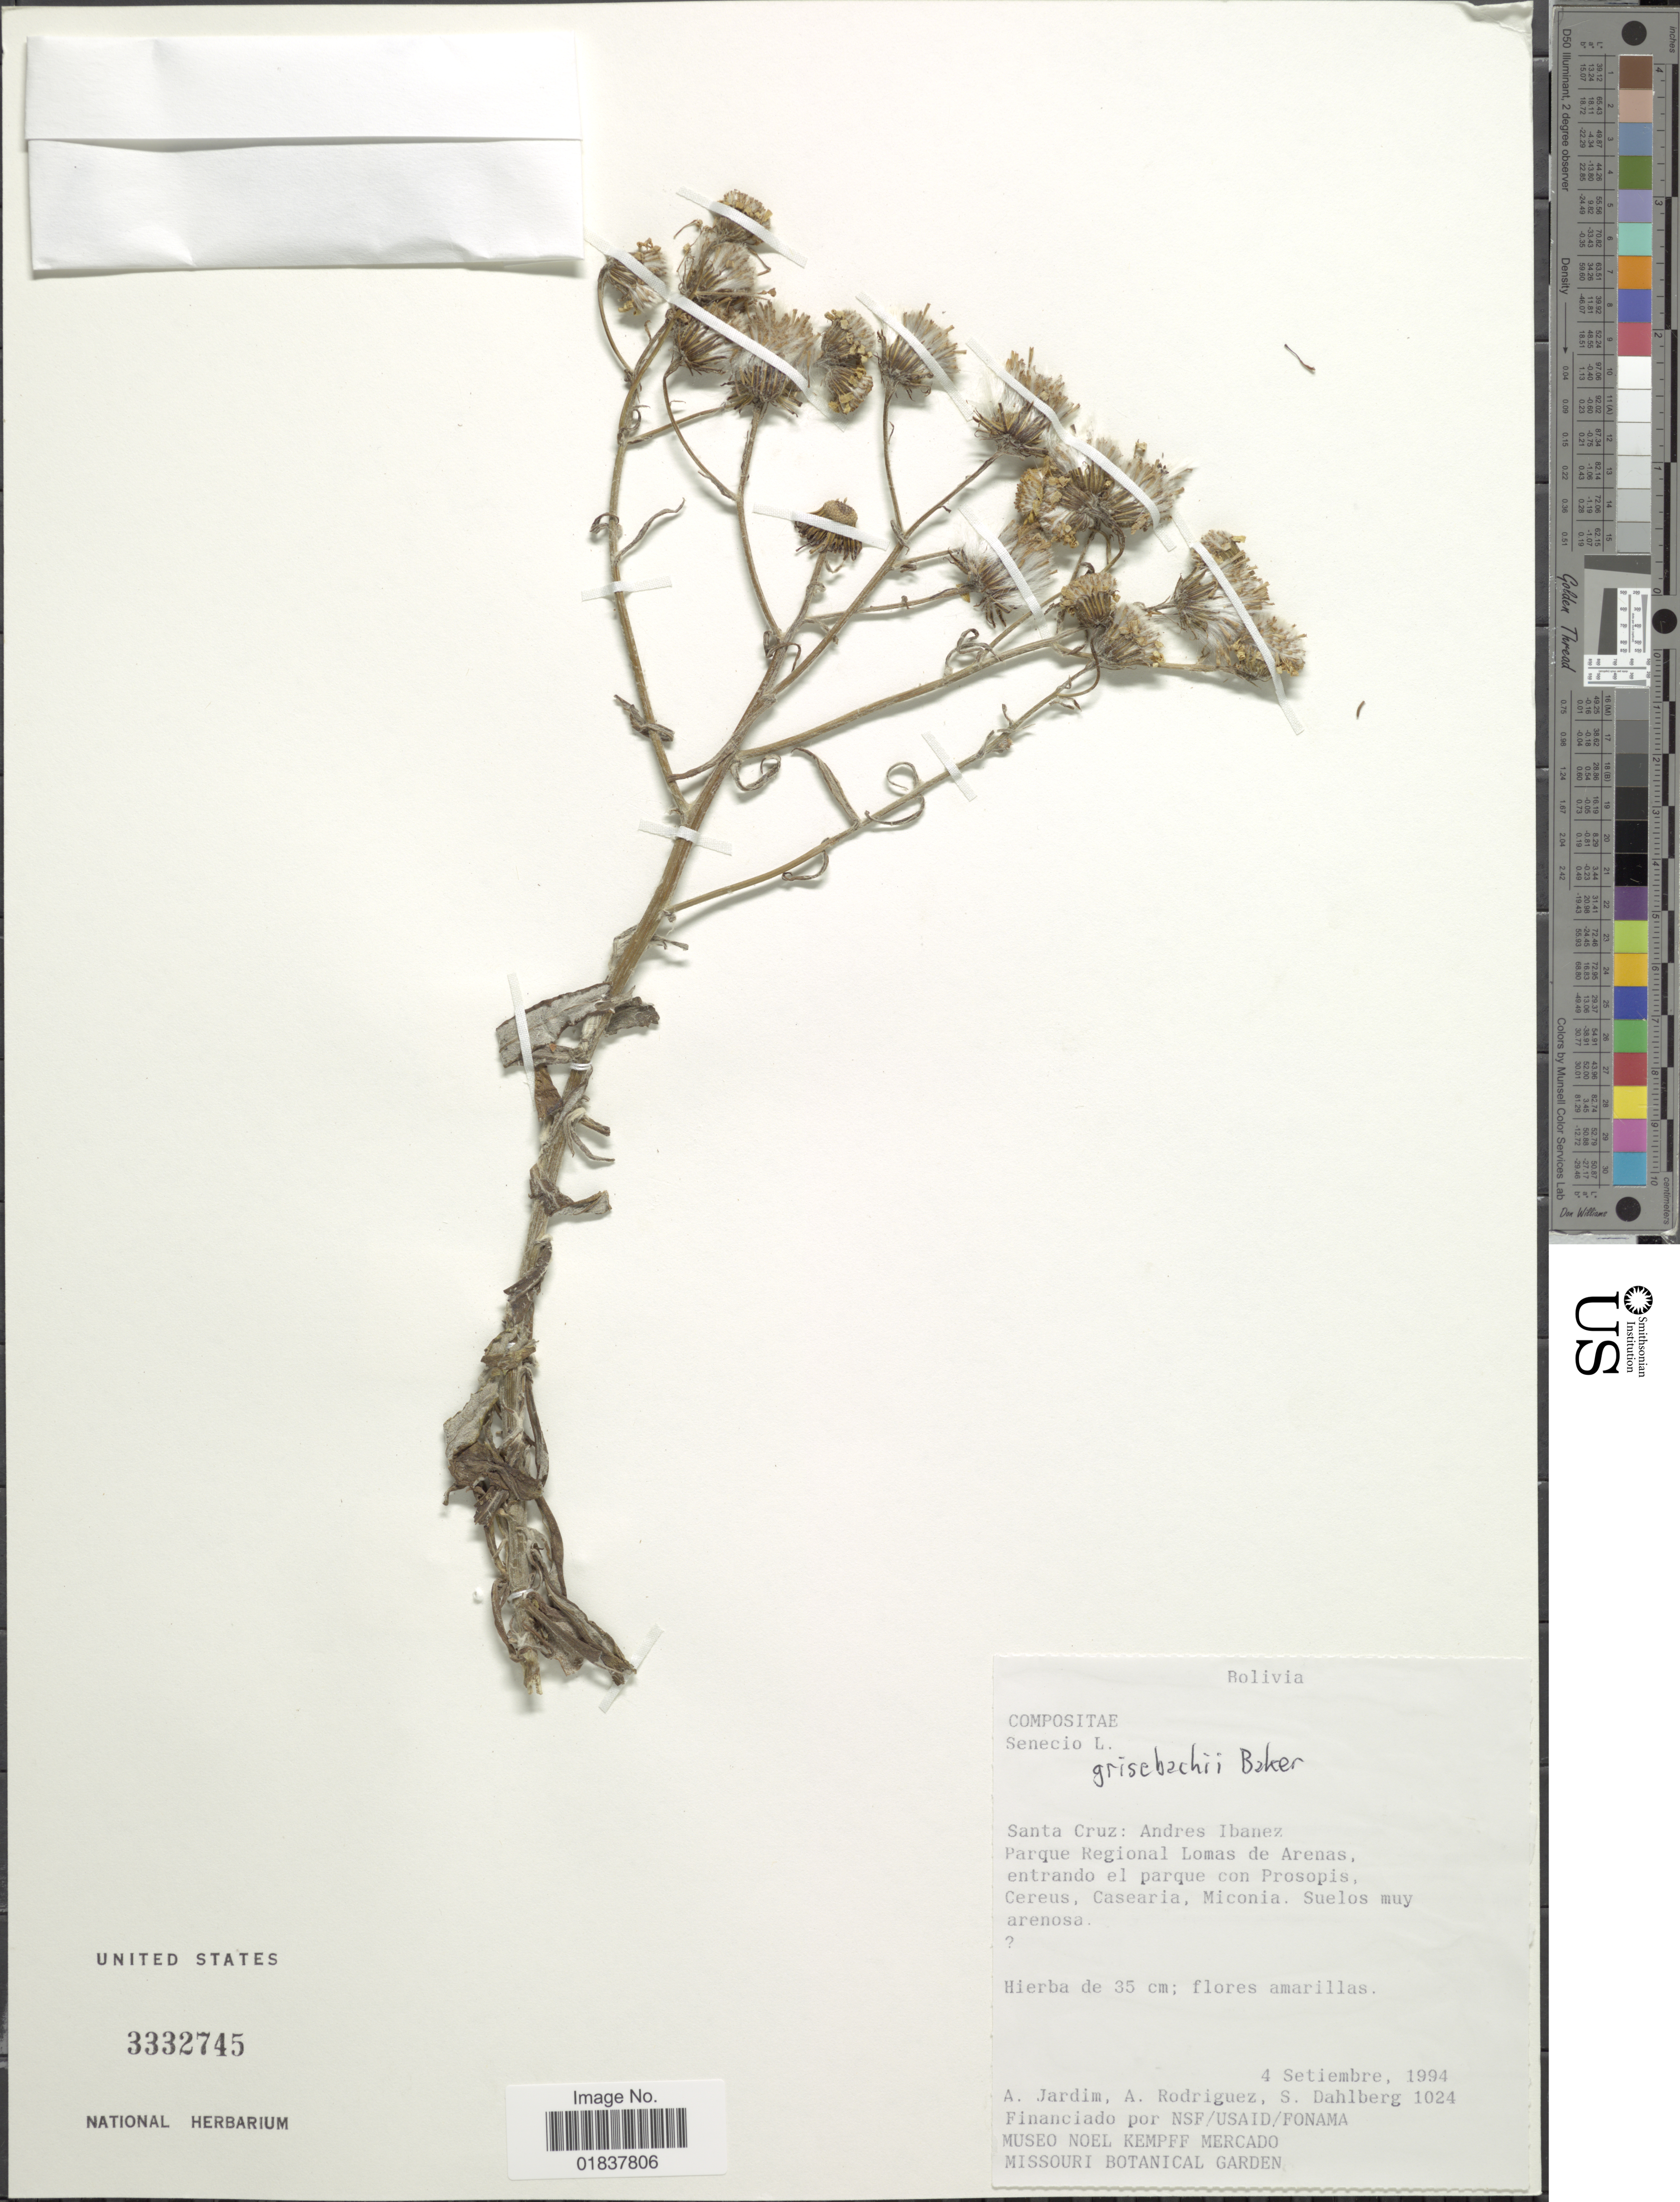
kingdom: Plantae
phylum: Tracheophyta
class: Magnoliopsida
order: Asterales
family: Asteraceae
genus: Senecio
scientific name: Senecio grisebachii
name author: Baker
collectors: A. Jardim, A. Rodriguez & S. Dahlberg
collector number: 1024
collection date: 1994-09-04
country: Bolivia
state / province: Santa Cruz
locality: Andres Ibanez, Parque Regional Lomas de Arenas, entrando el parque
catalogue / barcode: US 3332745